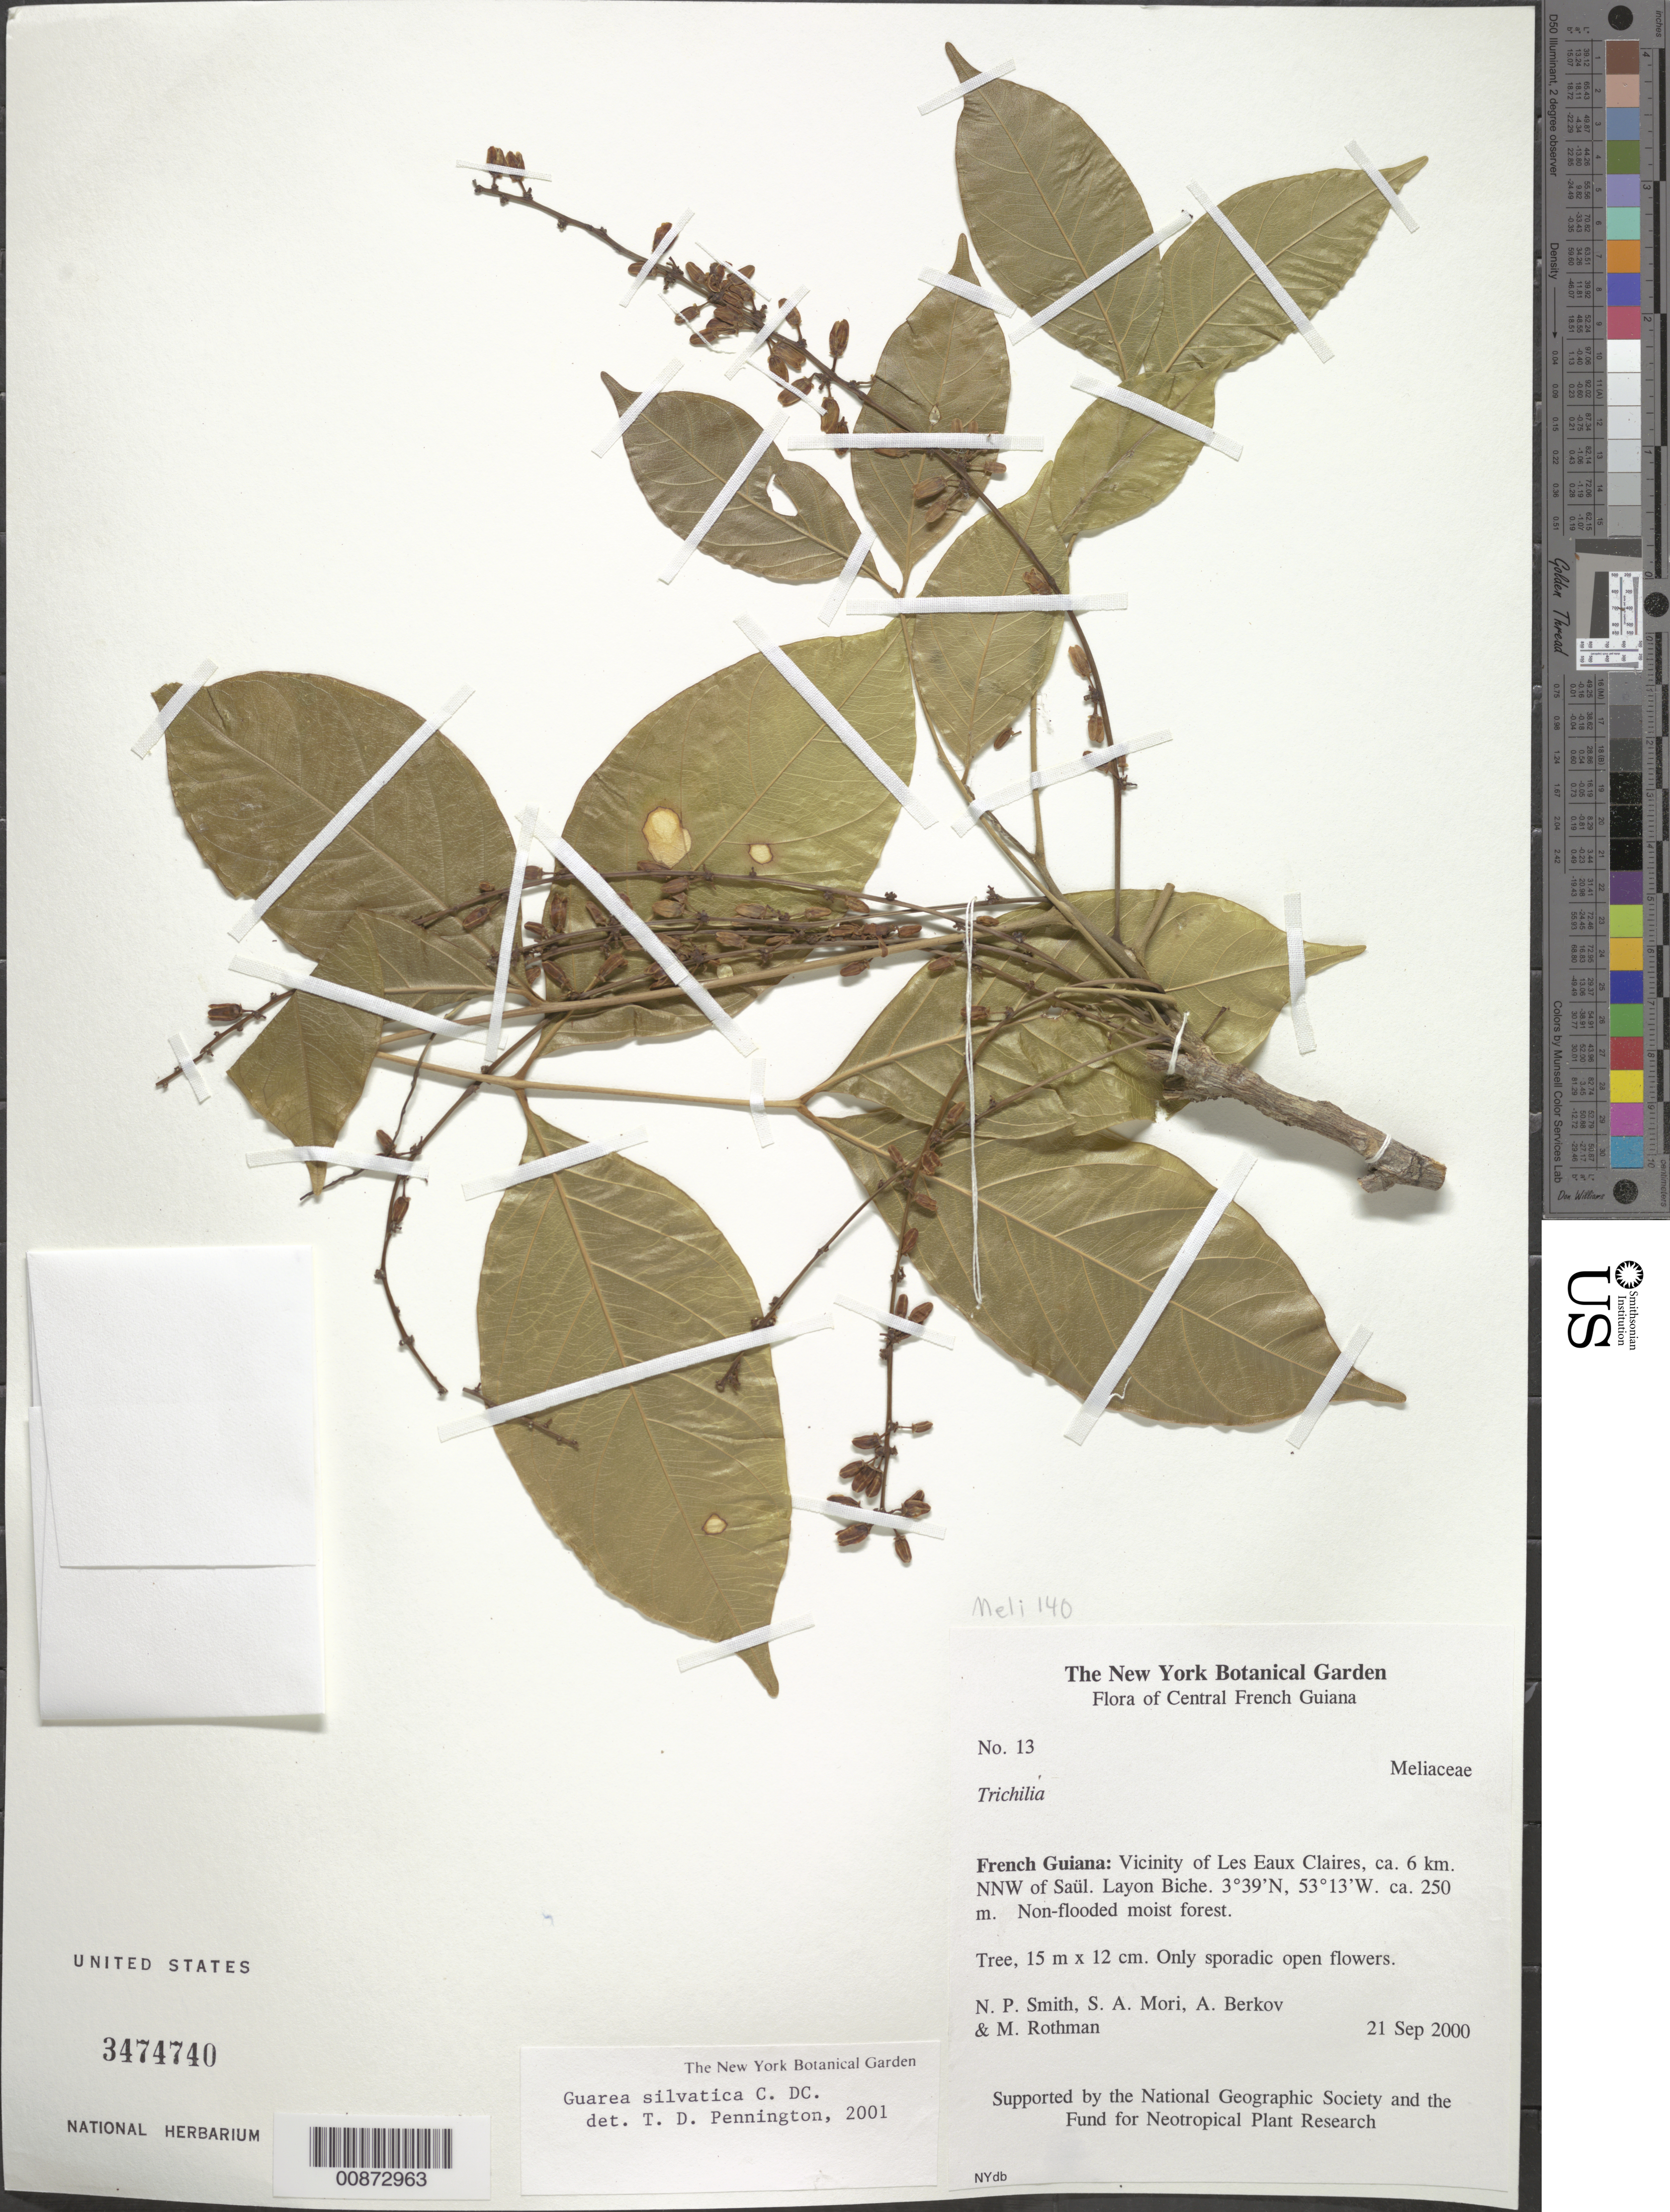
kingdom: Plantae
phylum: Tracheophyta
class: Magnoliopsida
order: Sapindales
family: Meliaceae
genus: Guarea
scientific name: Guarea silvatica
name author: C. DC.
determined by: Pennington, T. D., (K)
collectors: N. Smith, S. Mori, A. Berkov & M. Rothman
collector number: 13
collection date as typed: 21-Sep-00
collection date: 2000-09-21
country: French Guiana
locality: Eaux Claires vicinity, ca. 6 km NNW of Saül, Layon Biche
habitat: Non-flooded moist forest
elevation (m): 250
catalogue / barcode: US 3474740